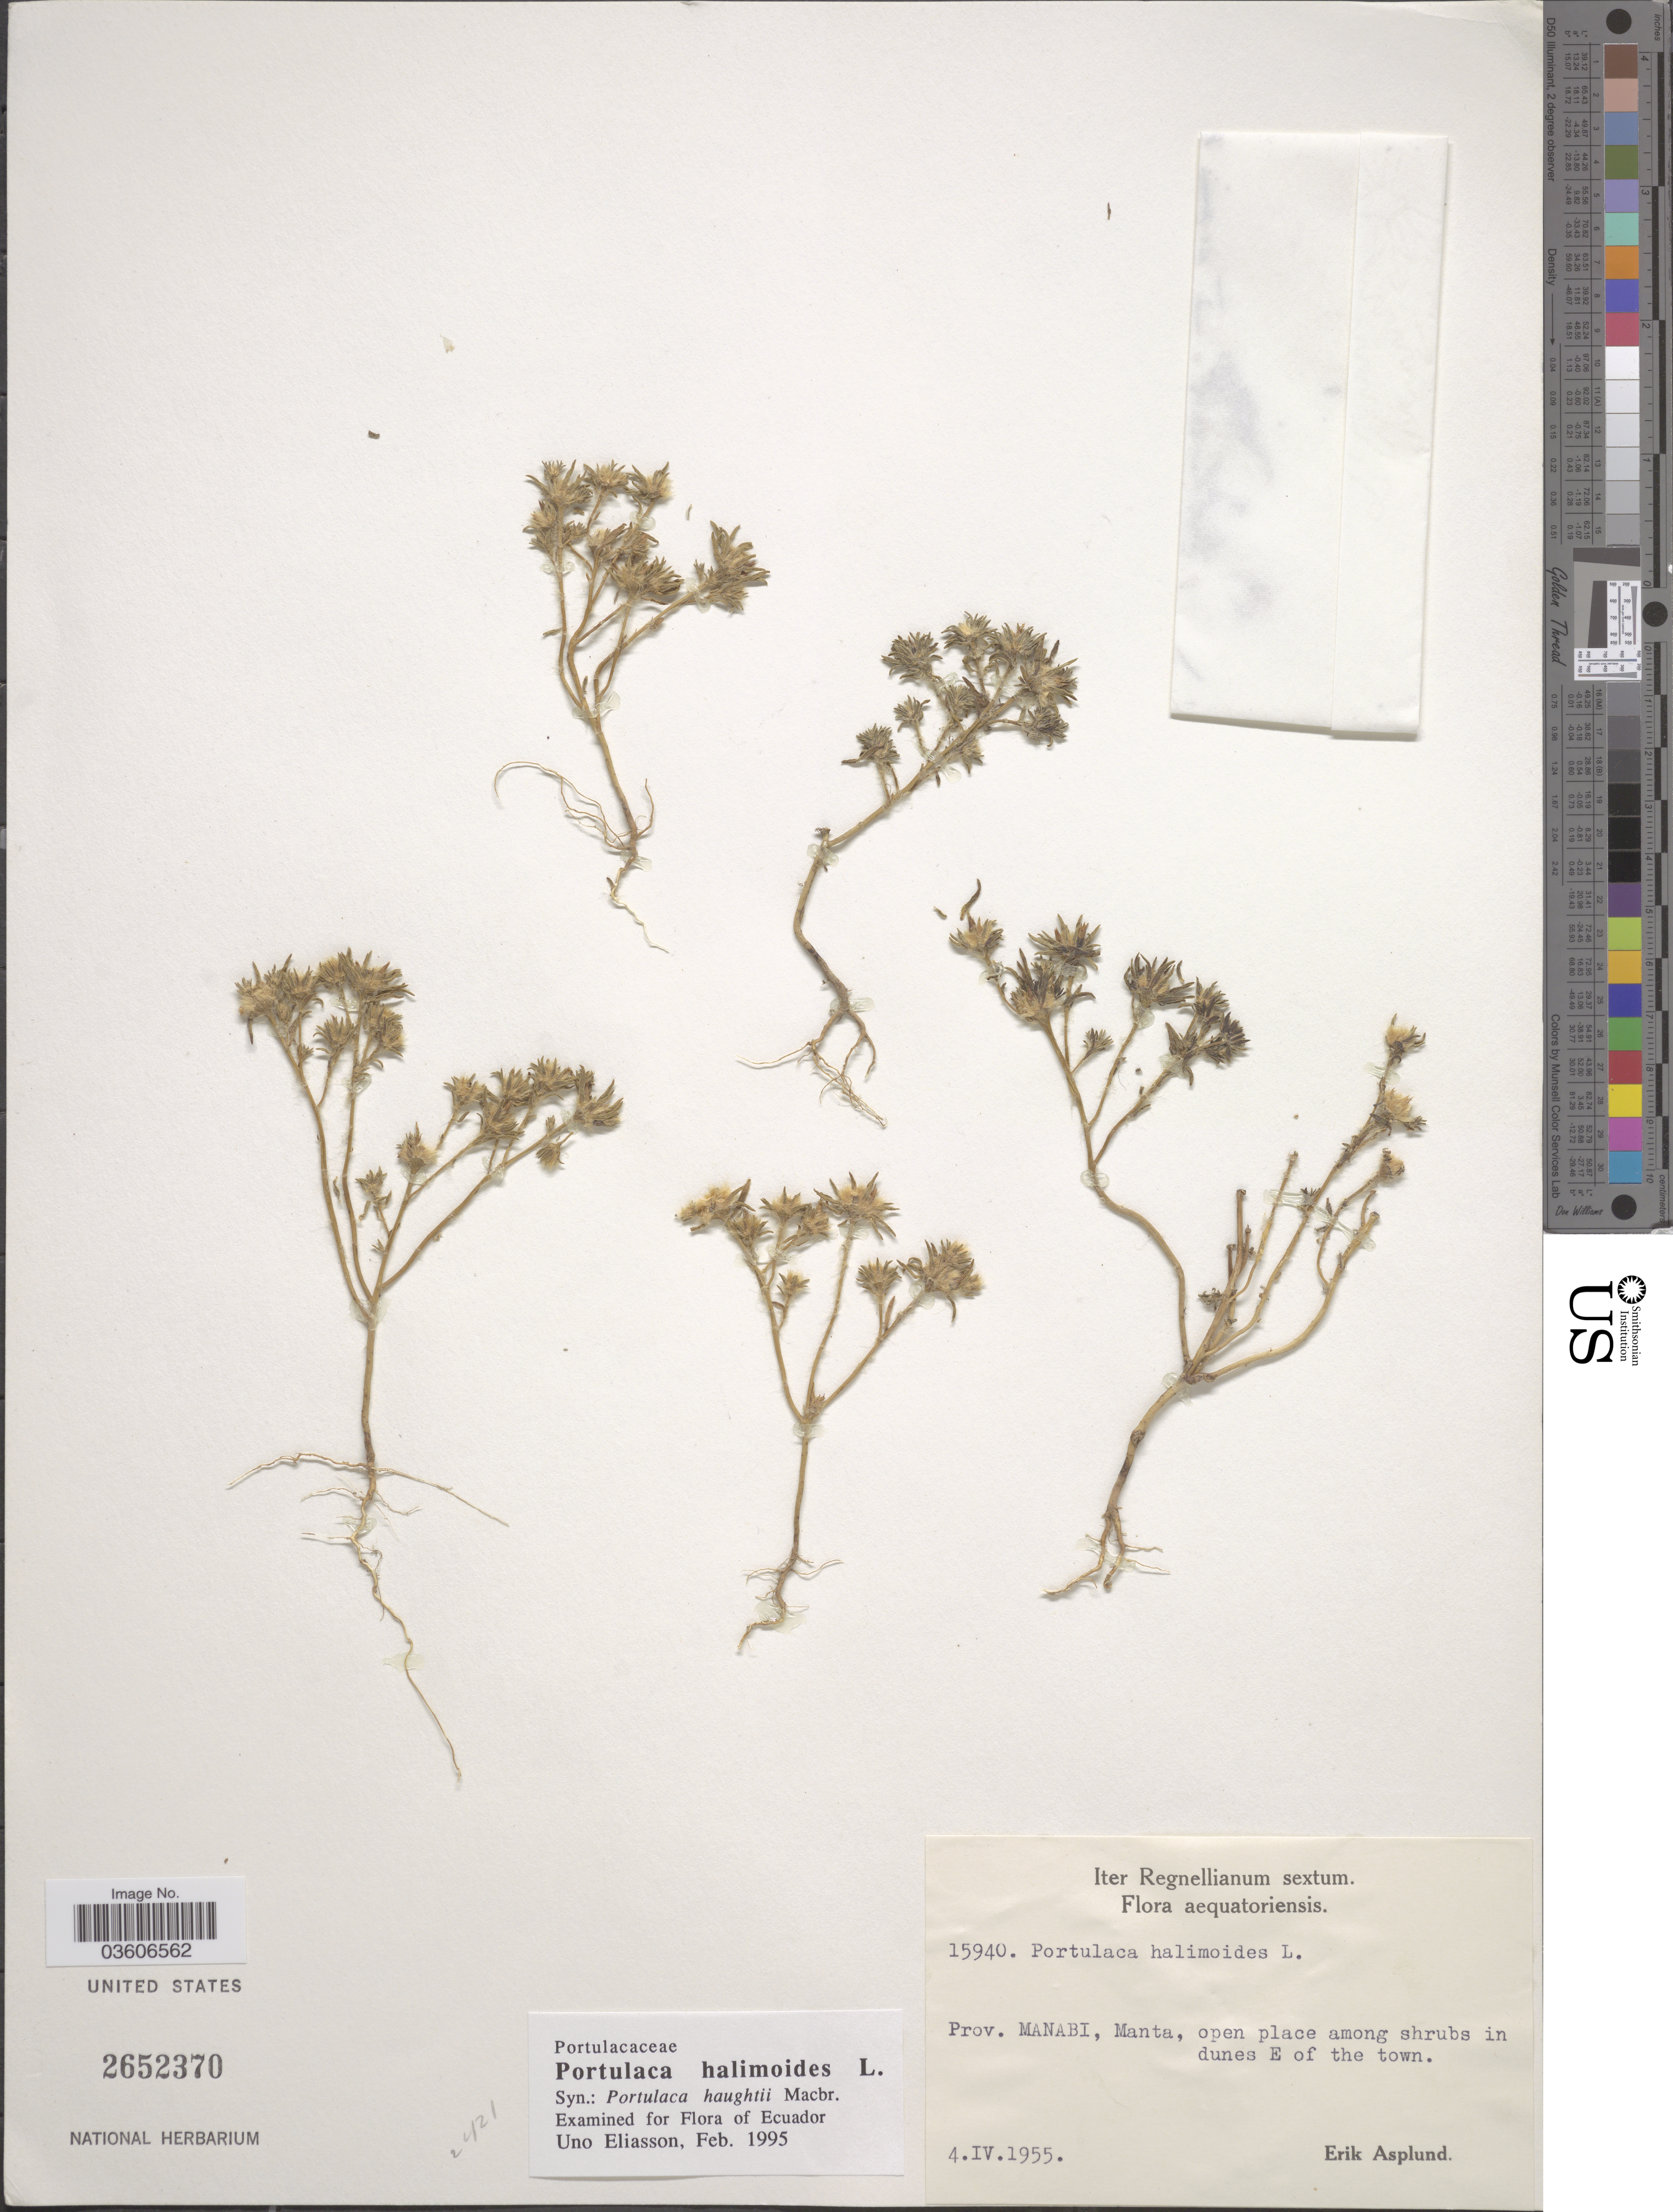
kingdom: Plantae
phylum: Tracheophyta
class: Magnoliopsida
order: Caryophyllales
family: Portulacaceae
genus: Portulaca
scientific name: Portulaca halimoides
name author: L.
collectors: E. Asplund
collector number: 15940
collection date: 1955-04-04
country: Ecuador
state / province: Manabí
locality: Manta, open place among shrubs in dunes E of the town.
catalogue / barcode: US 2652370